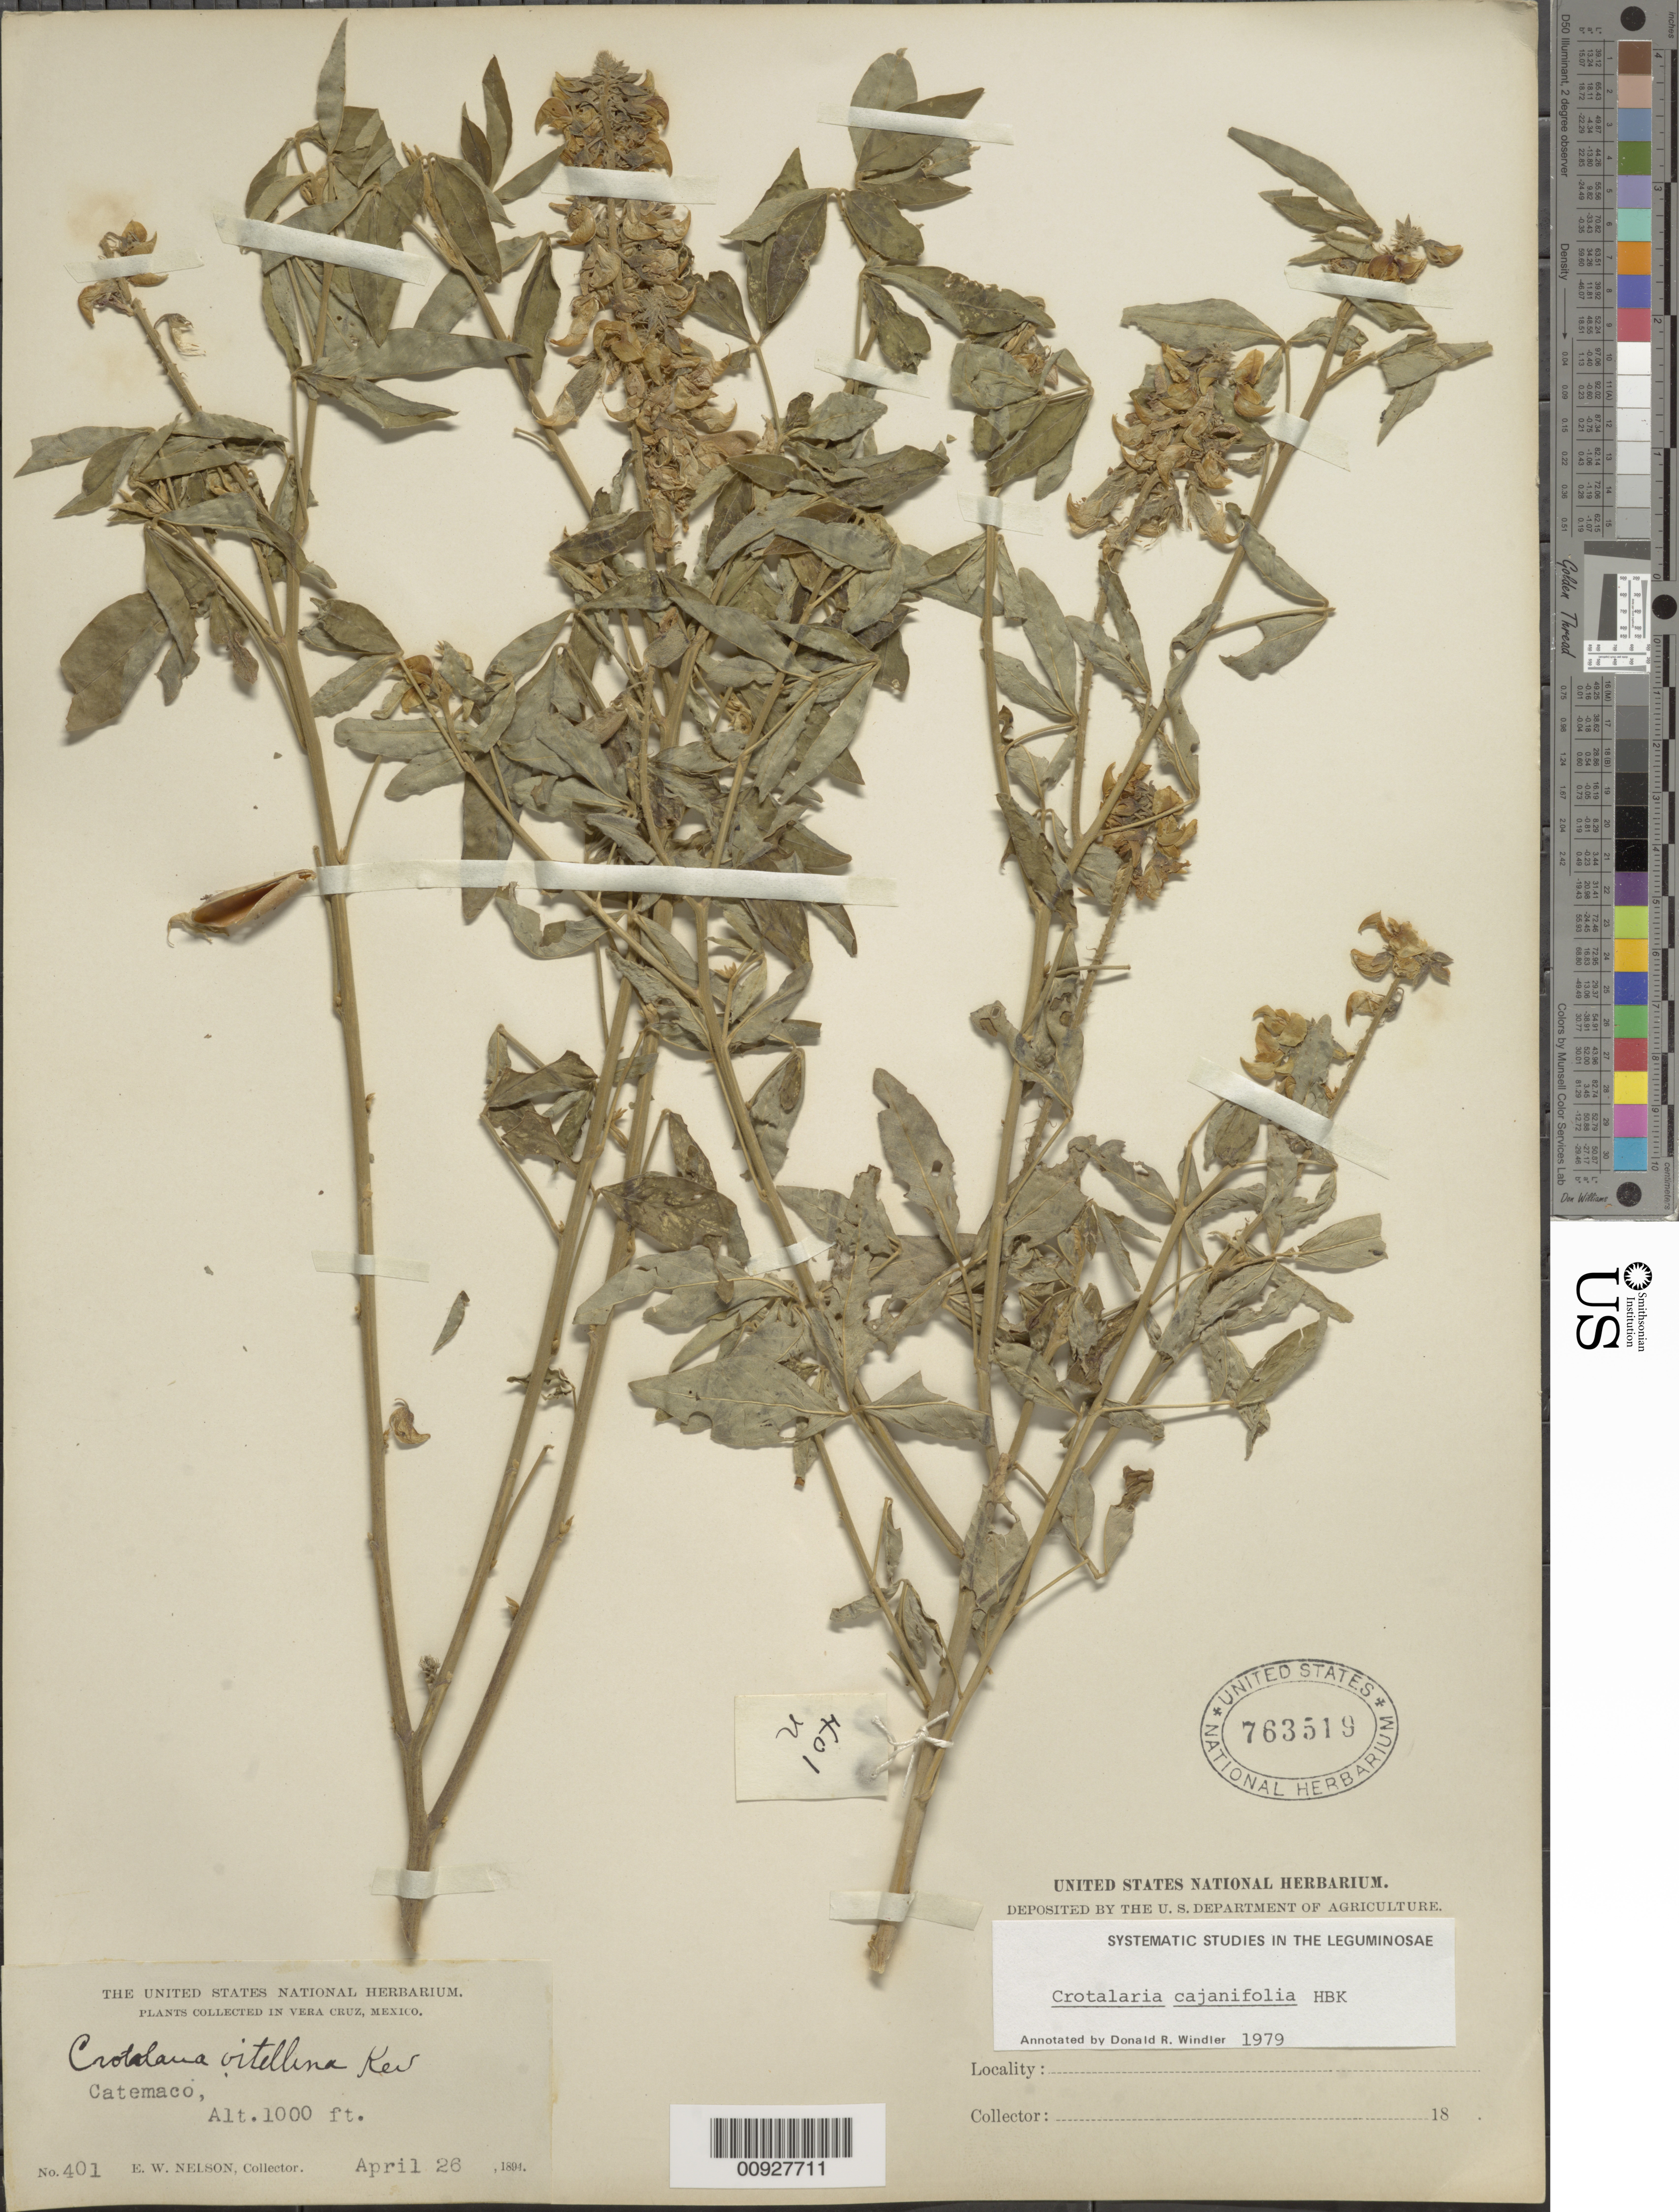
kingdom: Plantae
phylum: Tracheophyta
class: Magnoliopsida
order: Fabales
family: Fabaceae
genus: Crotalaria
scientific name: Crotalaria cajanifolia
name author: Kunth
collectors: E. W. Nelson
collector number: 401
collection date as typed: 26 Apr 1894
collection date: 1894-04-26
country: Mexico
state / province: Veracruz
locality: Catemaco, Veracruz.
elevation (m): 305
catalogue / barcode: US 763519